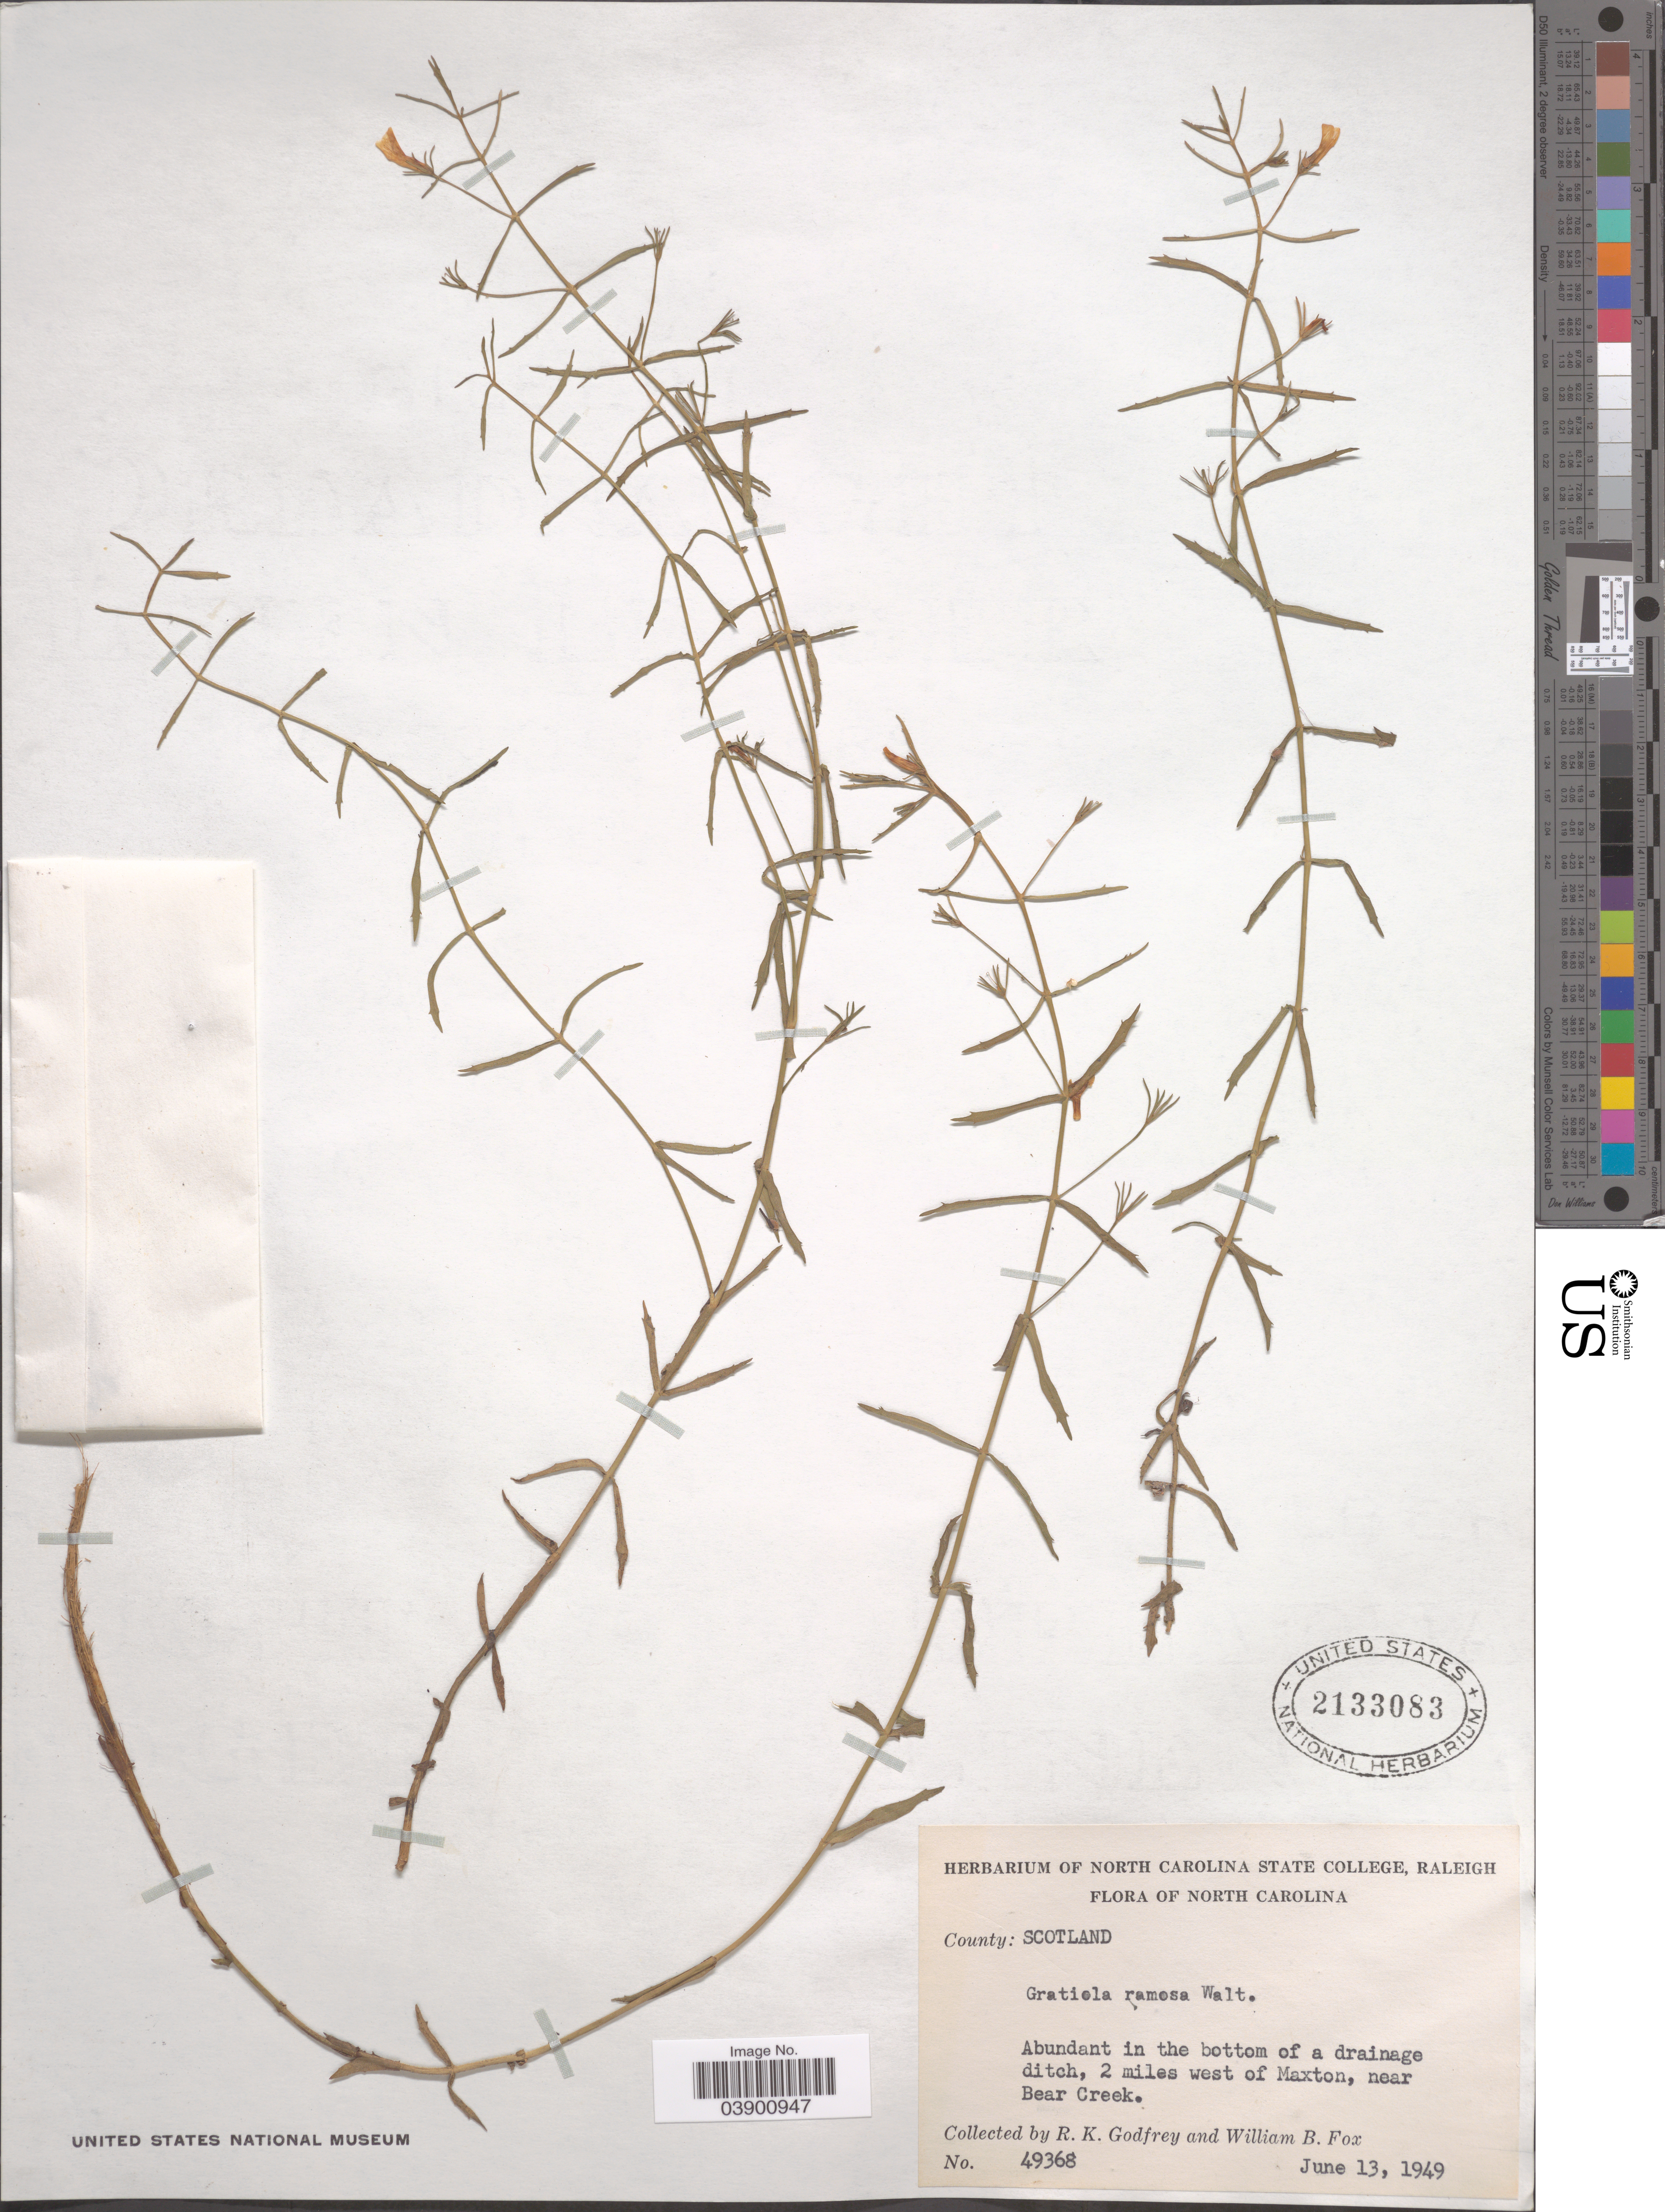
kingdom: Plantae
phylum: Tracheophyta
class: Magnoliopsida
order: Lamiales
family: Plantaginaceae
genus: Gratiola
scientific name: Gratiola ramosa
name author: Walter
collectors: R. K. Godfrey & W. B. Fox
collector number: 49368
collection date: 1949-06-13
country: United States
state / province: North Carolina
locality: County: Scotland. 2 miles west of Maxton, near Bear Creek.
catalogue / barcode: US 2133083